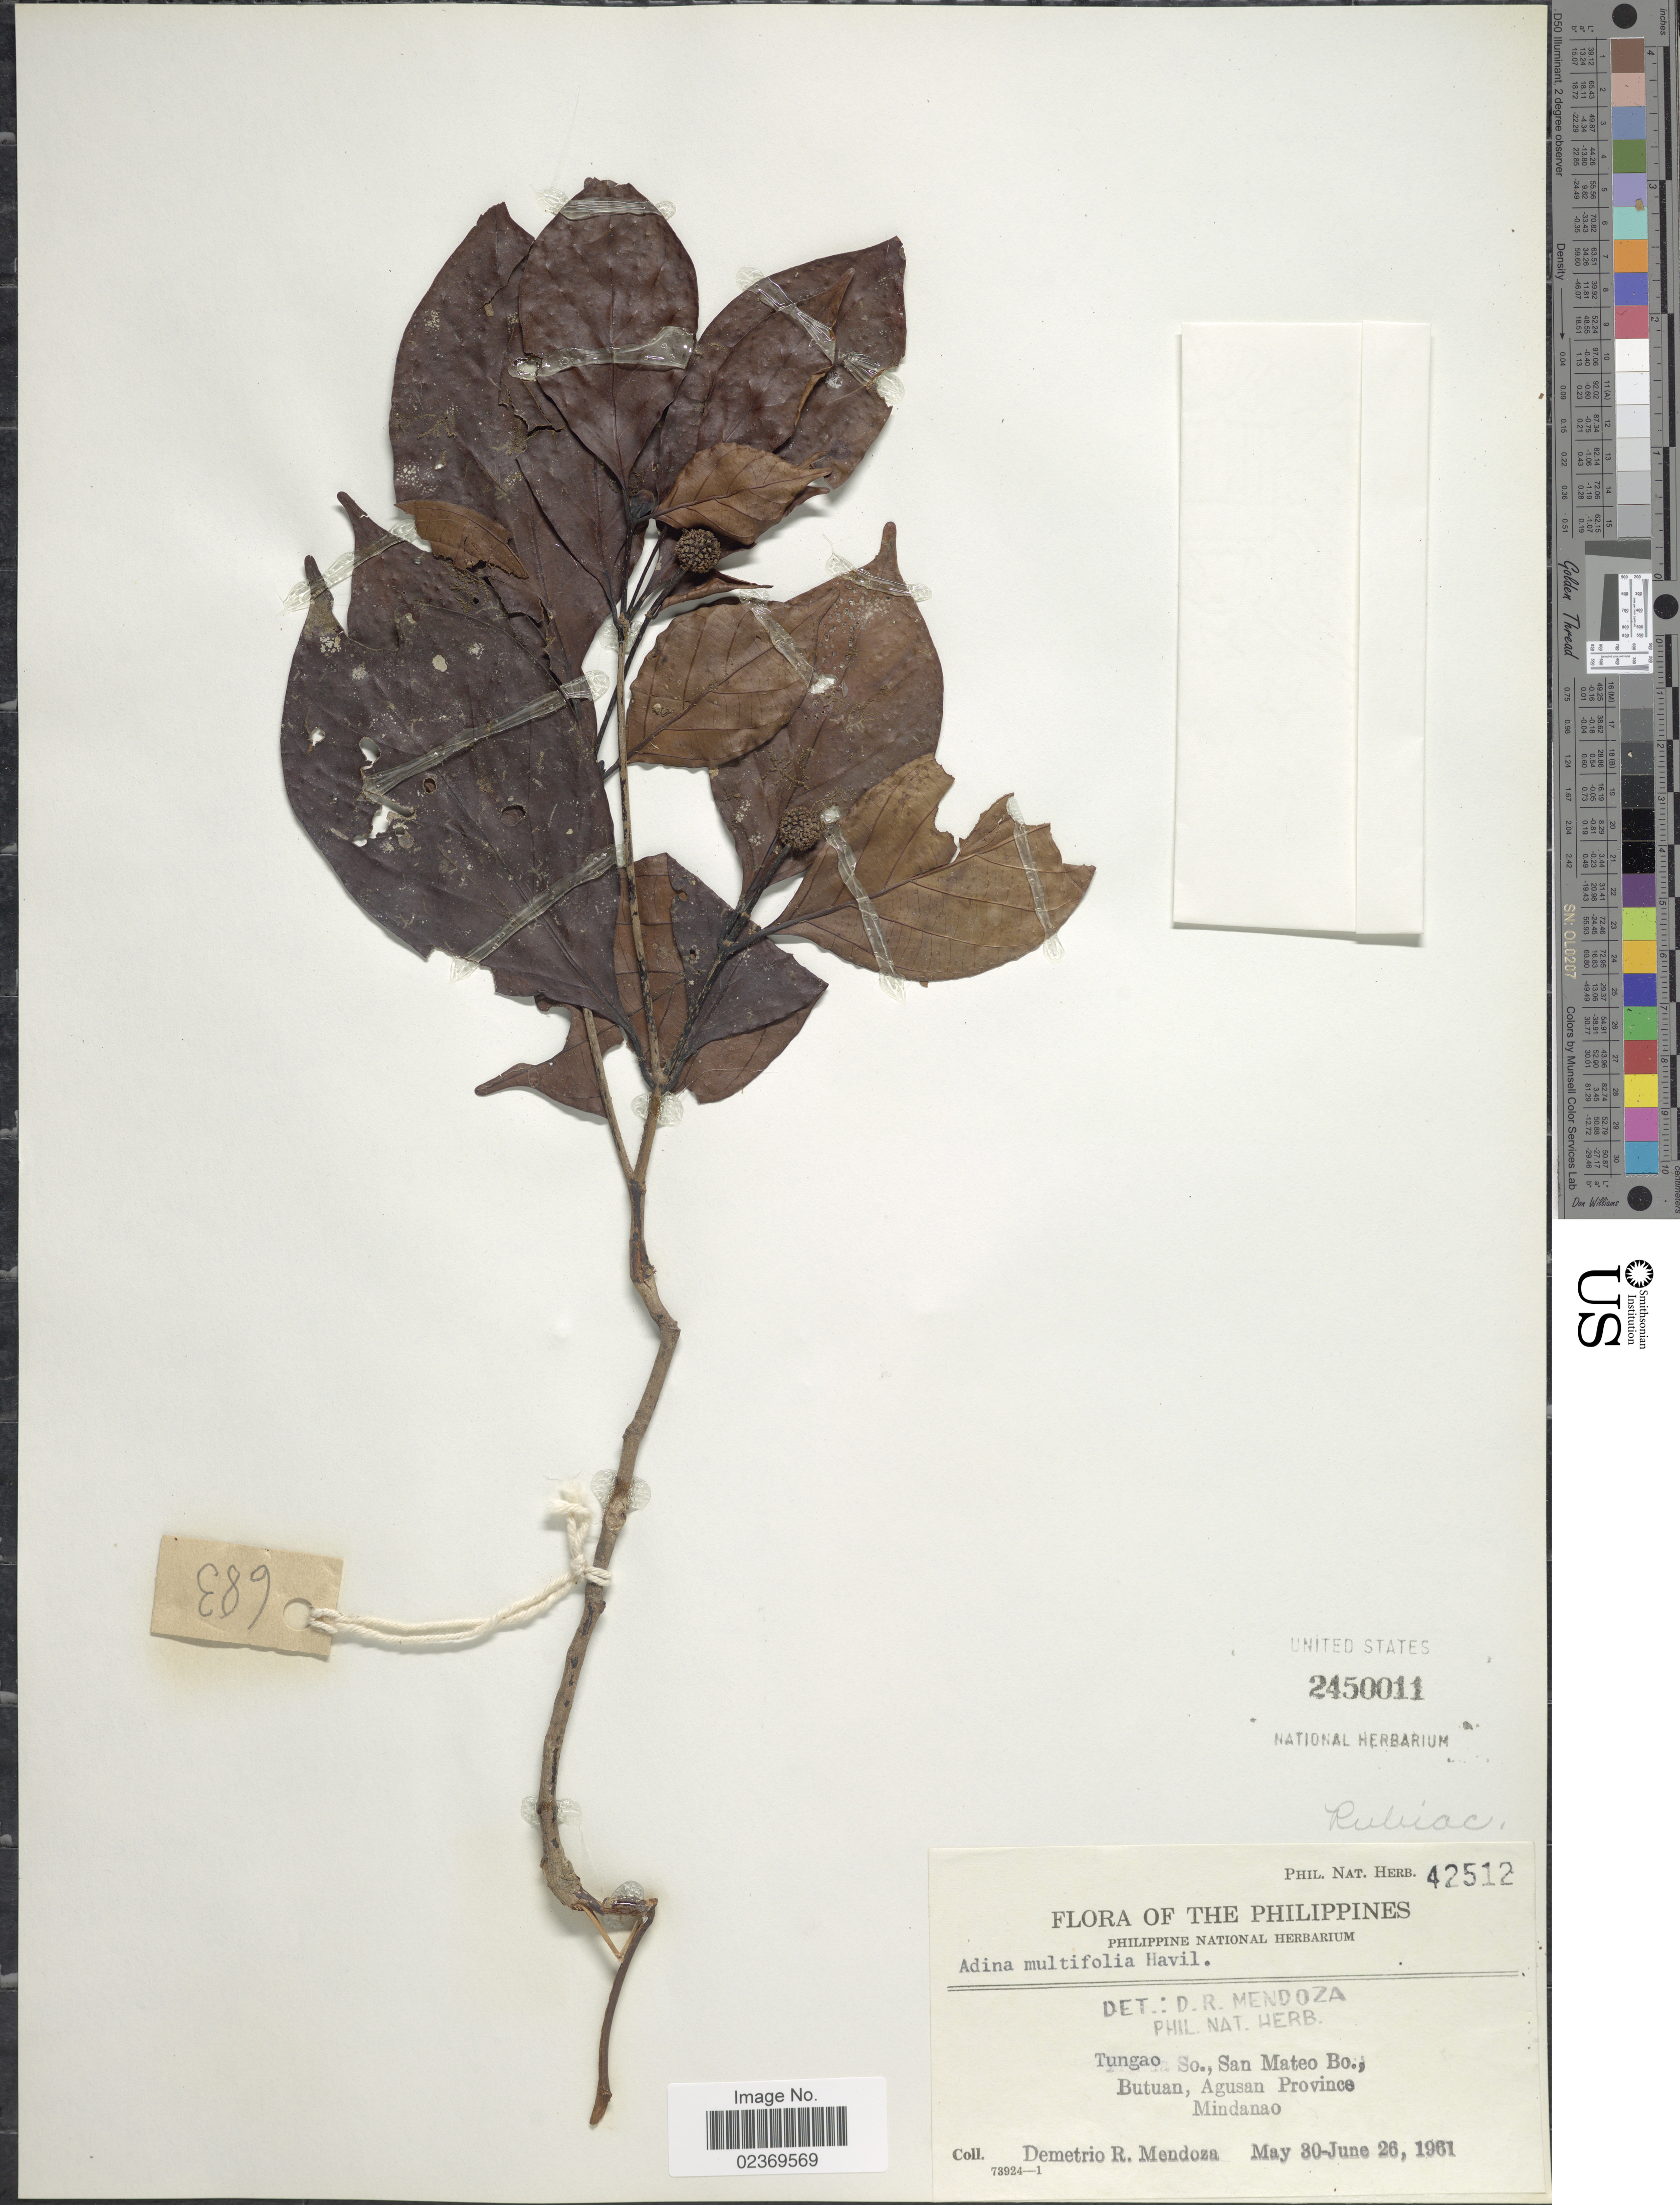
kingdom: Plantae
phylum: Tracheophyta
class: Magnoliopsida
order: Gentianales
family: Rubiaceae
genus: Adina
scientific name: Adina multifolia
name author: Havil.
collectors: D. Mendoza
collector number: Phil. Nat. Herb. 42512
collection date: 1961-05-30/1961-06-26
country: Philippines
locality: Tungao, So., San Mateo Bo., Butuan, Agusan Province, Mindanao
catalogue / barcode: US 2450011